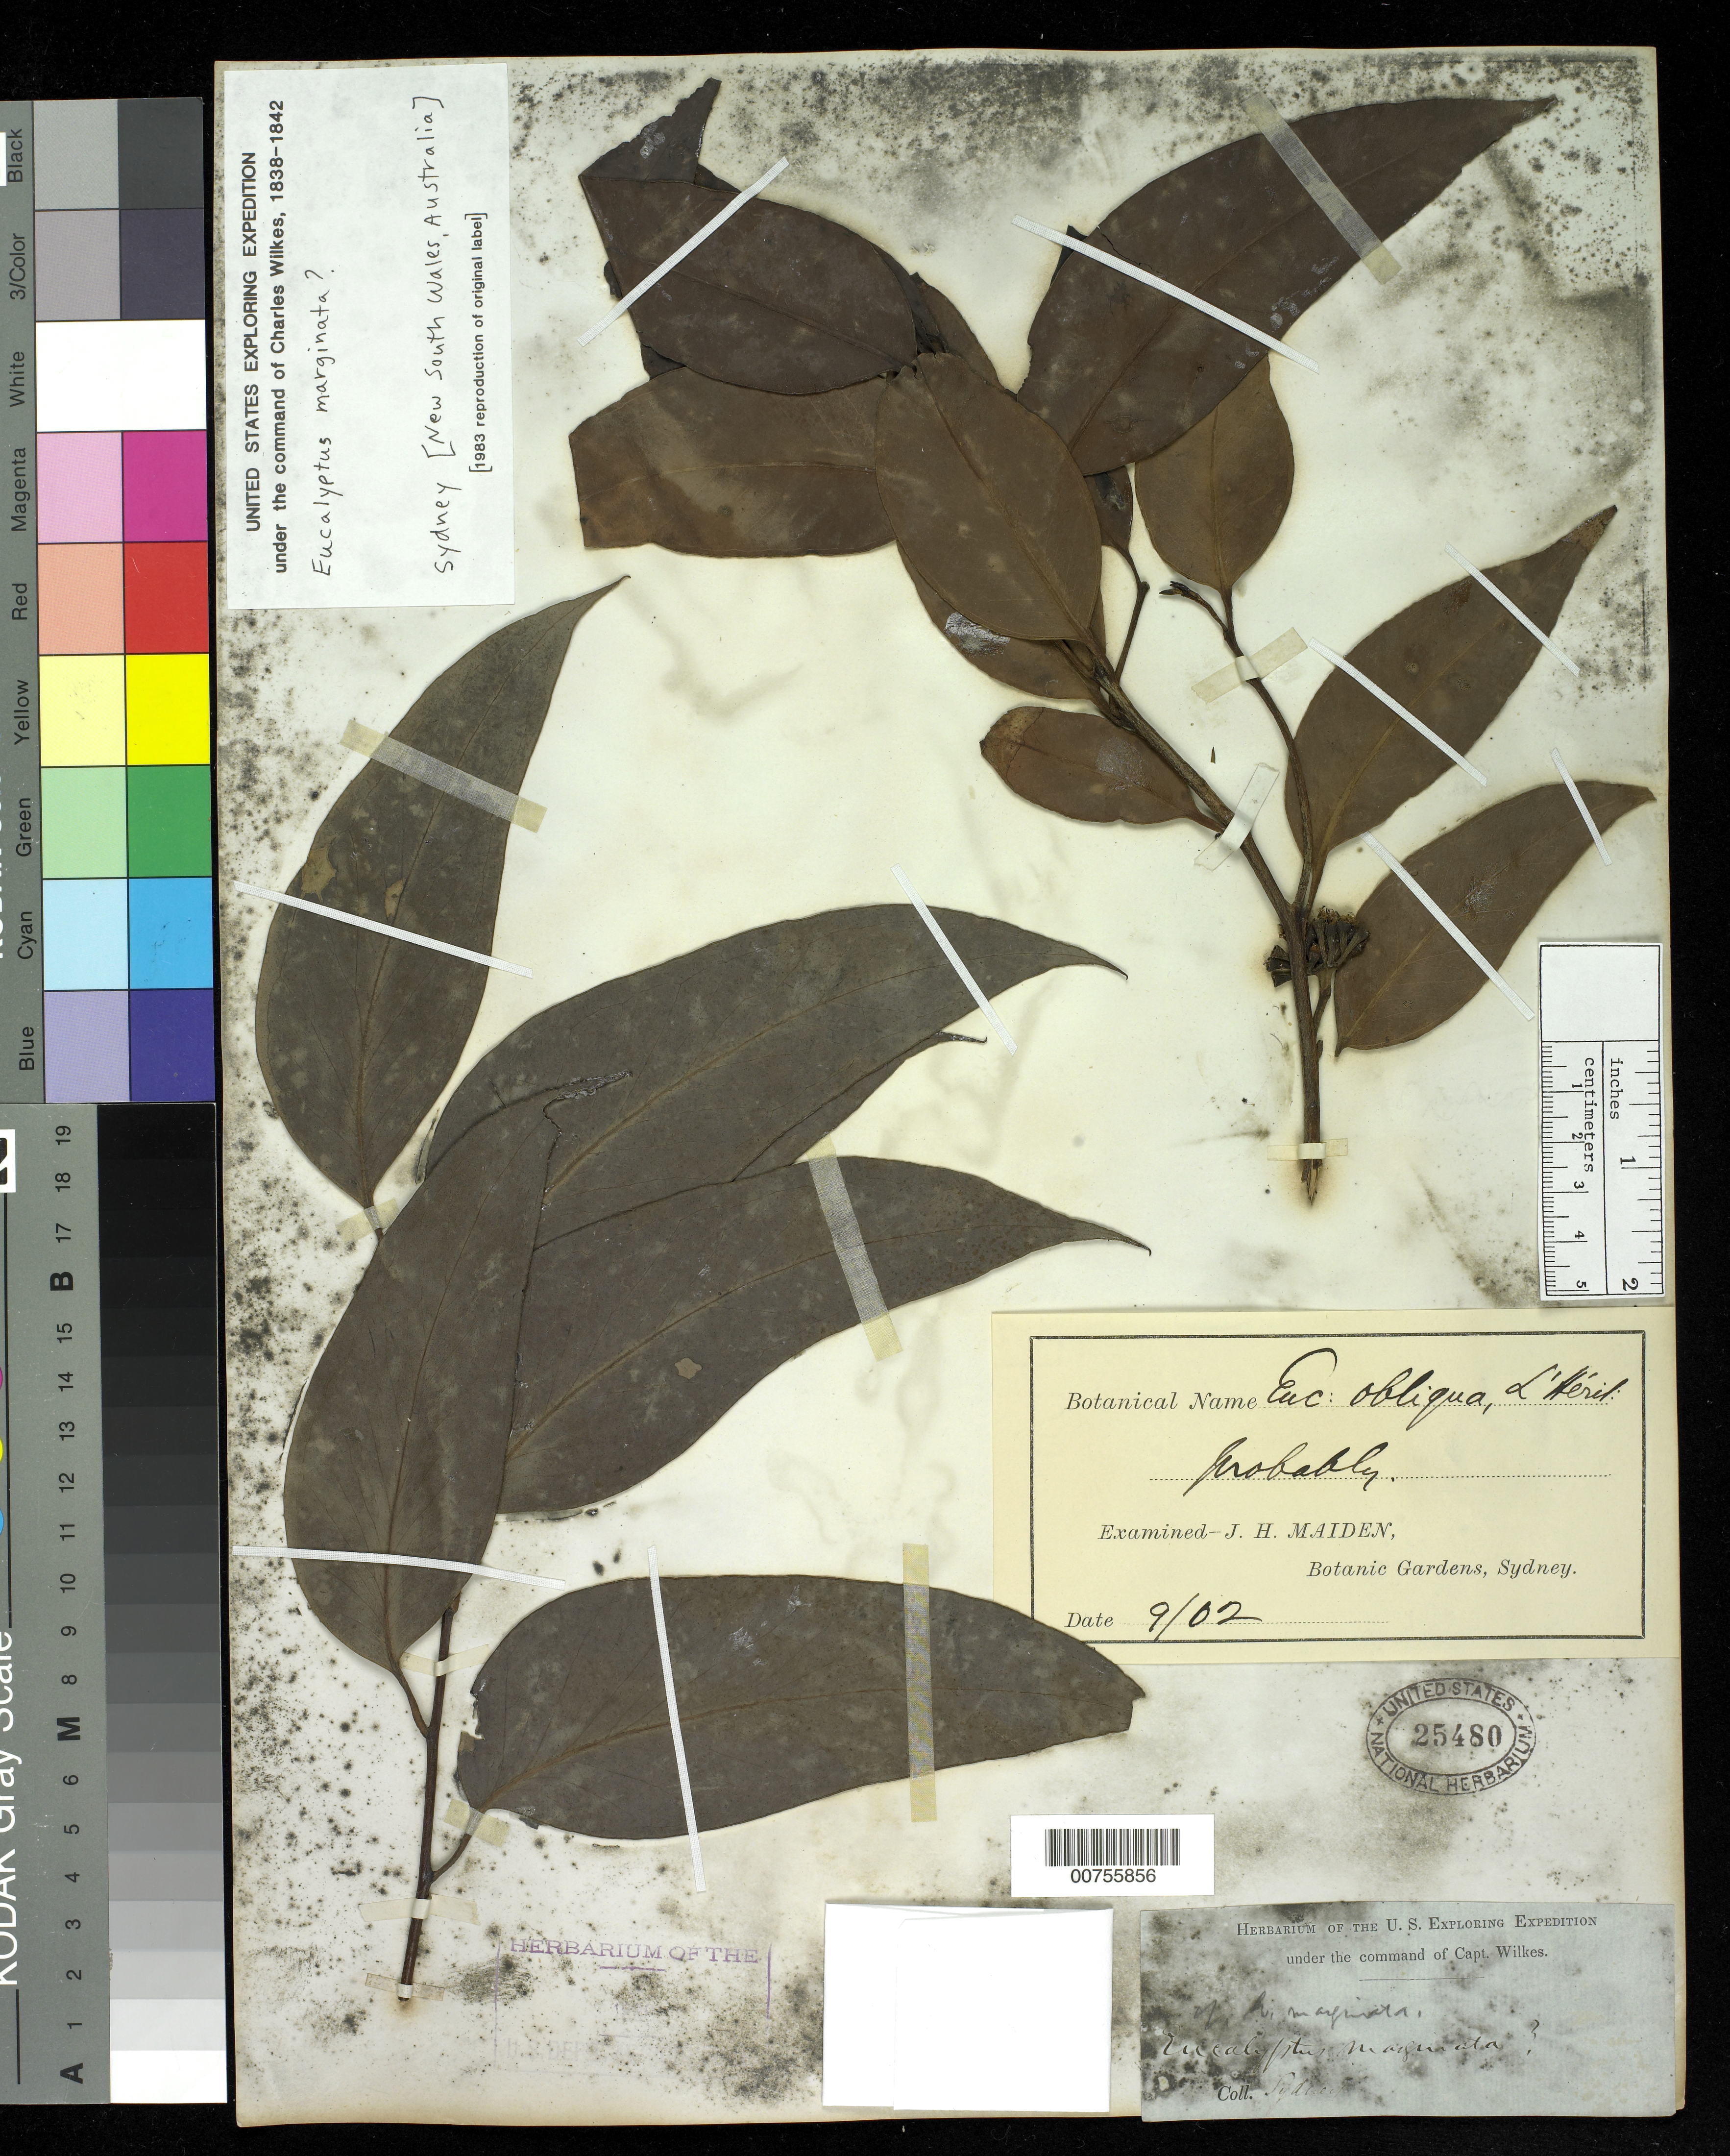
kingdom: Plantae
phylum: Tracheophyta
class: Magnoliopsida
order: Myrtales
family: Myrtaceae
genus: Eucalyptus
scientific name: Eucalyptus obliqua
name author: L'Hér.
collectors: Wilkes Explor. Exped.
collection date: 1838/1842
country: Australia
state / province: New South Wales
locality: Sydney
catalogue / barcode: US 25480